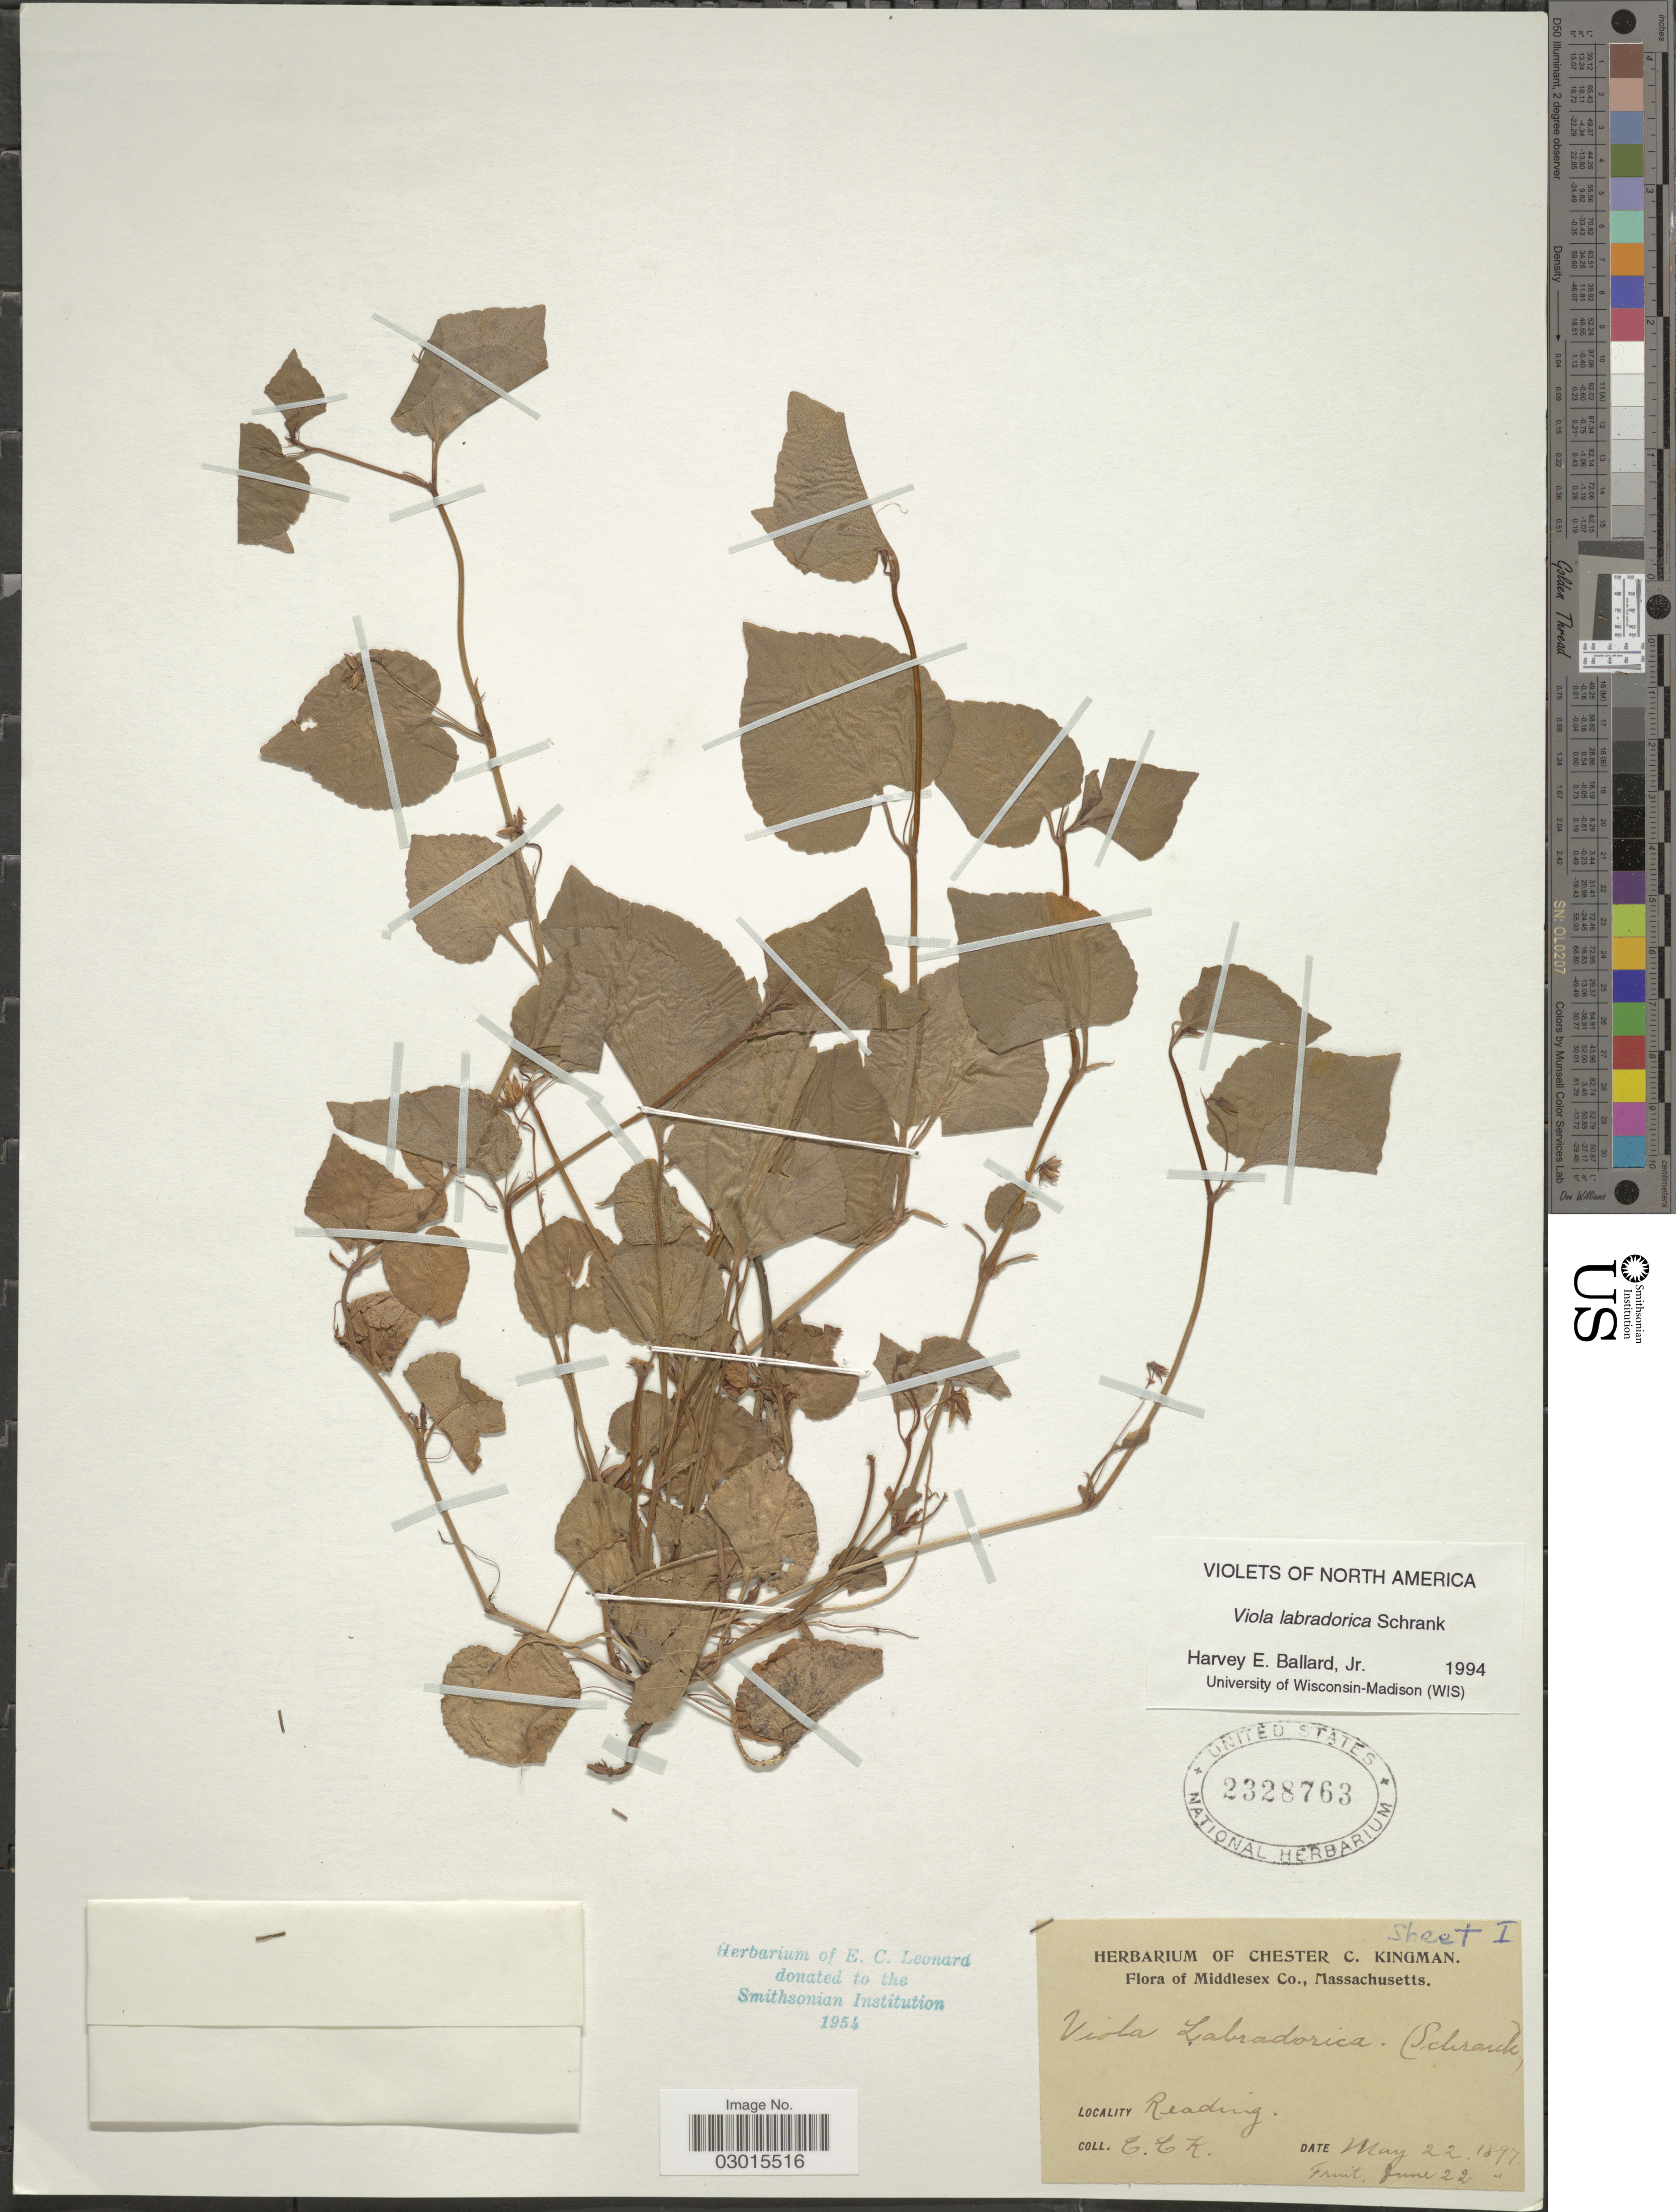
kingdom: Plantae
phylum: Tracheophyta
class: Magnoliopsida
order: Malpighiales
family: Violaceae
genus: Viola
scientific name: Viola labradorica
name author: Schrank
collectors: C. Kingman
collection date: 1897-05-22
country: United States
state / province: Massachusetts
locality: Middlesex Co. Reading.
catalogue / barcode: US 2328763